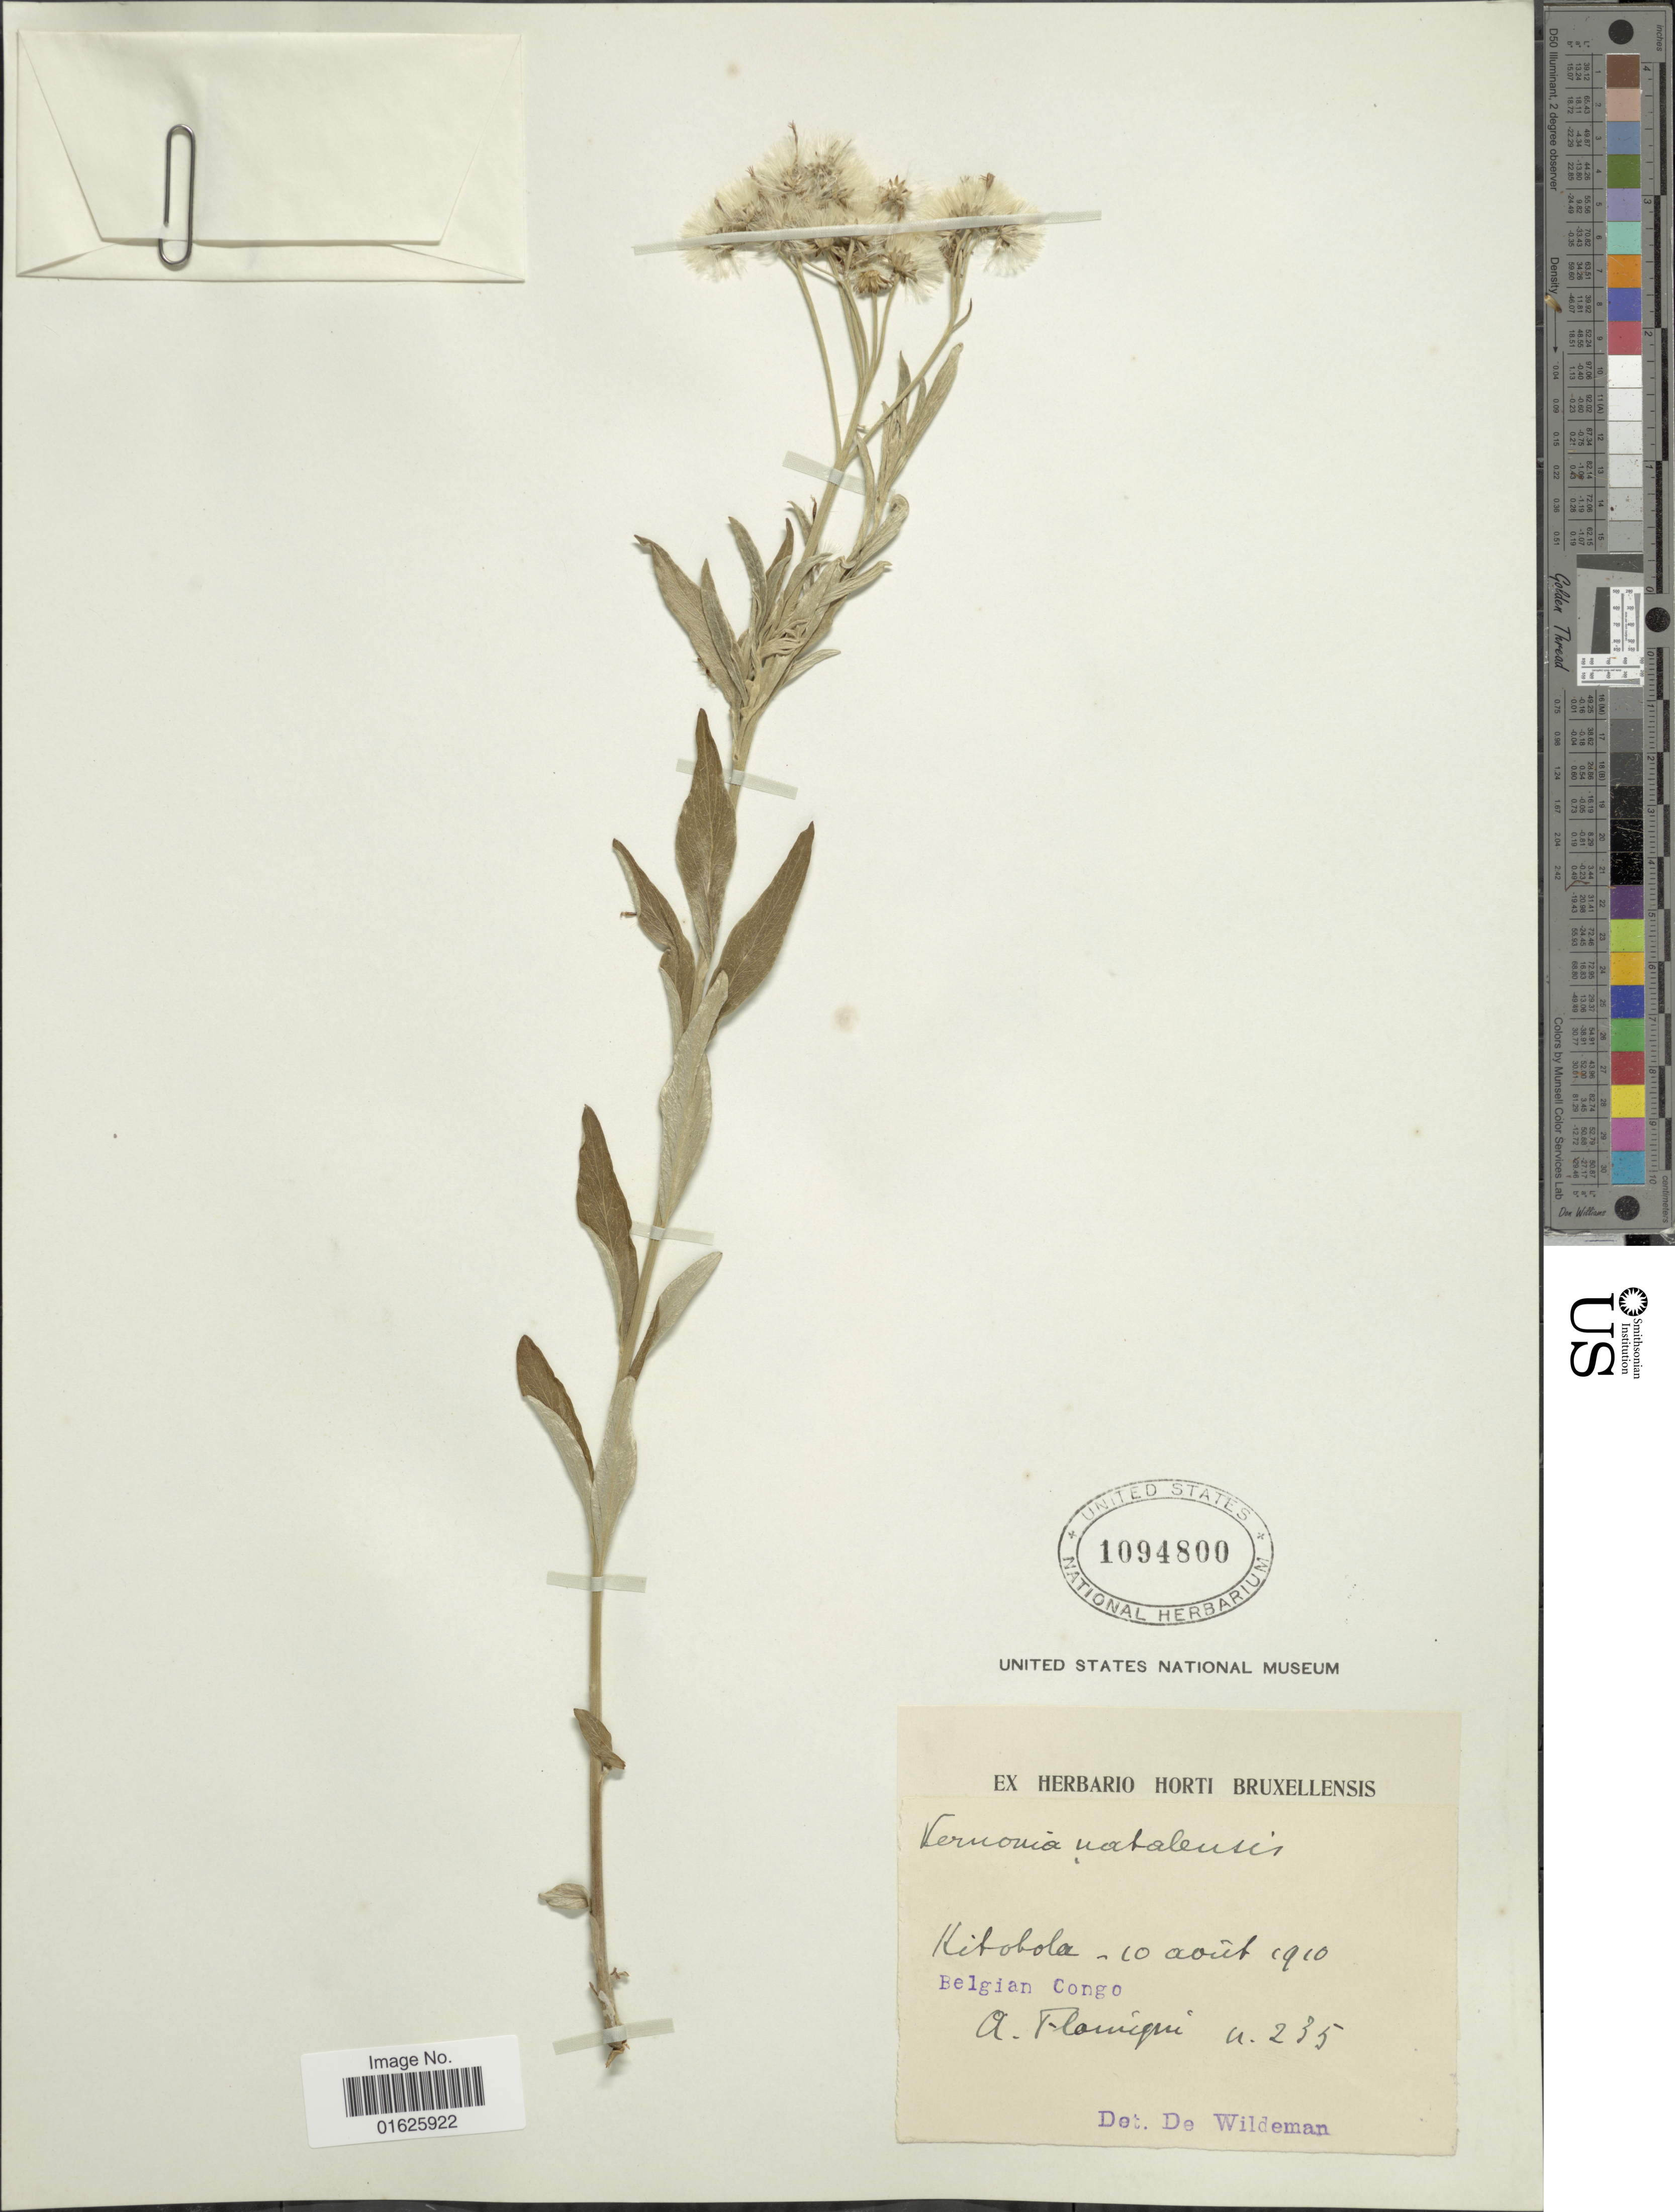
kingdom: Plantae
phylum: Tracheophyta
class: Magnoliopsida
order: Asterales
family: Asteraceae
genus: Hilliardiella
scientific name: Hilliardiella aristata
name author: (DC.) H. Rob.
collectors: A. Flamigni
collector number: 235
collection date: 1910-08-10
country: Congo, Democratic Republic of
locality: Hibobola, Belgian Congo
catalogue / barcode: US 1094800